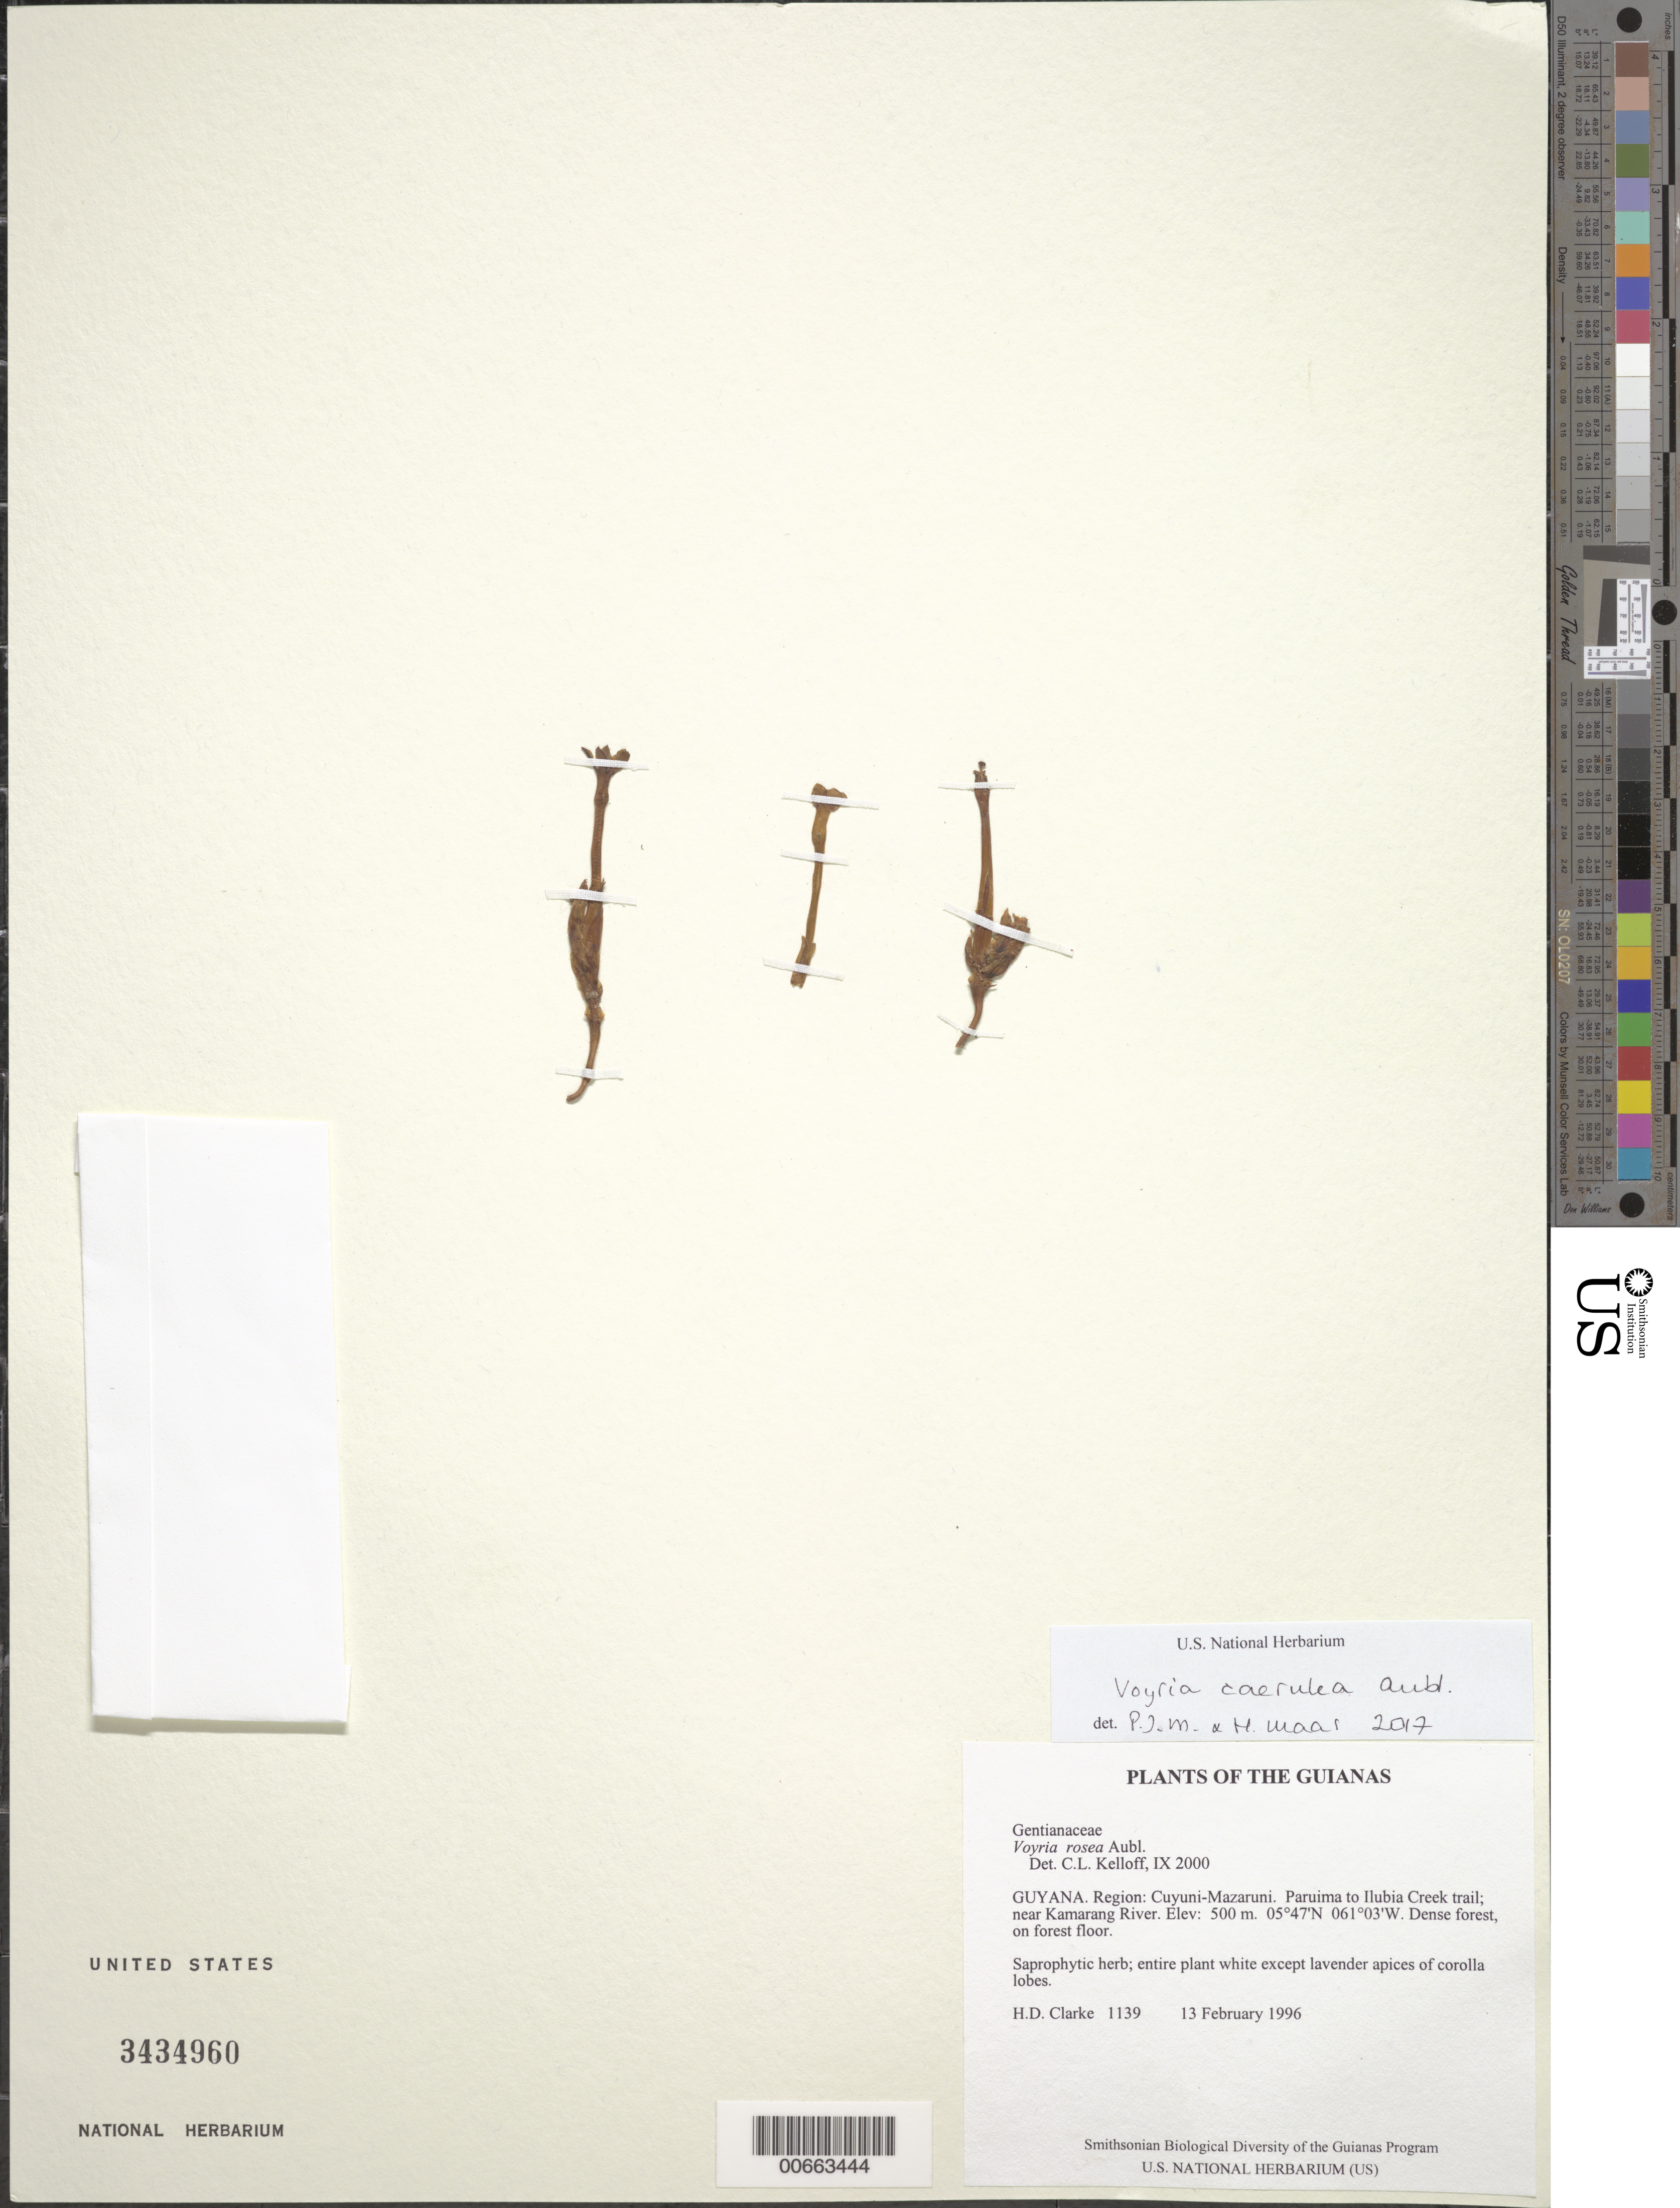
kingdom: Plantae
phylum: Tracheophyta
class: Magnoliopsida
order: Gentianales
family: Gentianaceae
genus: Voyria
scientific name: Voyria caerulea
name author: Aubl.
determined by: Maas, P. J. M., Curator of the herbarium (U), Nationaal Herbarium Nederland (NETHERLANDS)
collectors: H. D. Clarke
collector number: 1139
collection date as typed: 13 February 1996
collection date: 1996-02-13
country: Guyana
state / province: Cuyuni-Mazaruni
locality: Paruima to Ilubia Creek trail; near Kamarang River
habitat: Dense forest, on forest floor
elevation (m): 500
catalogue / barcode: US 3434960